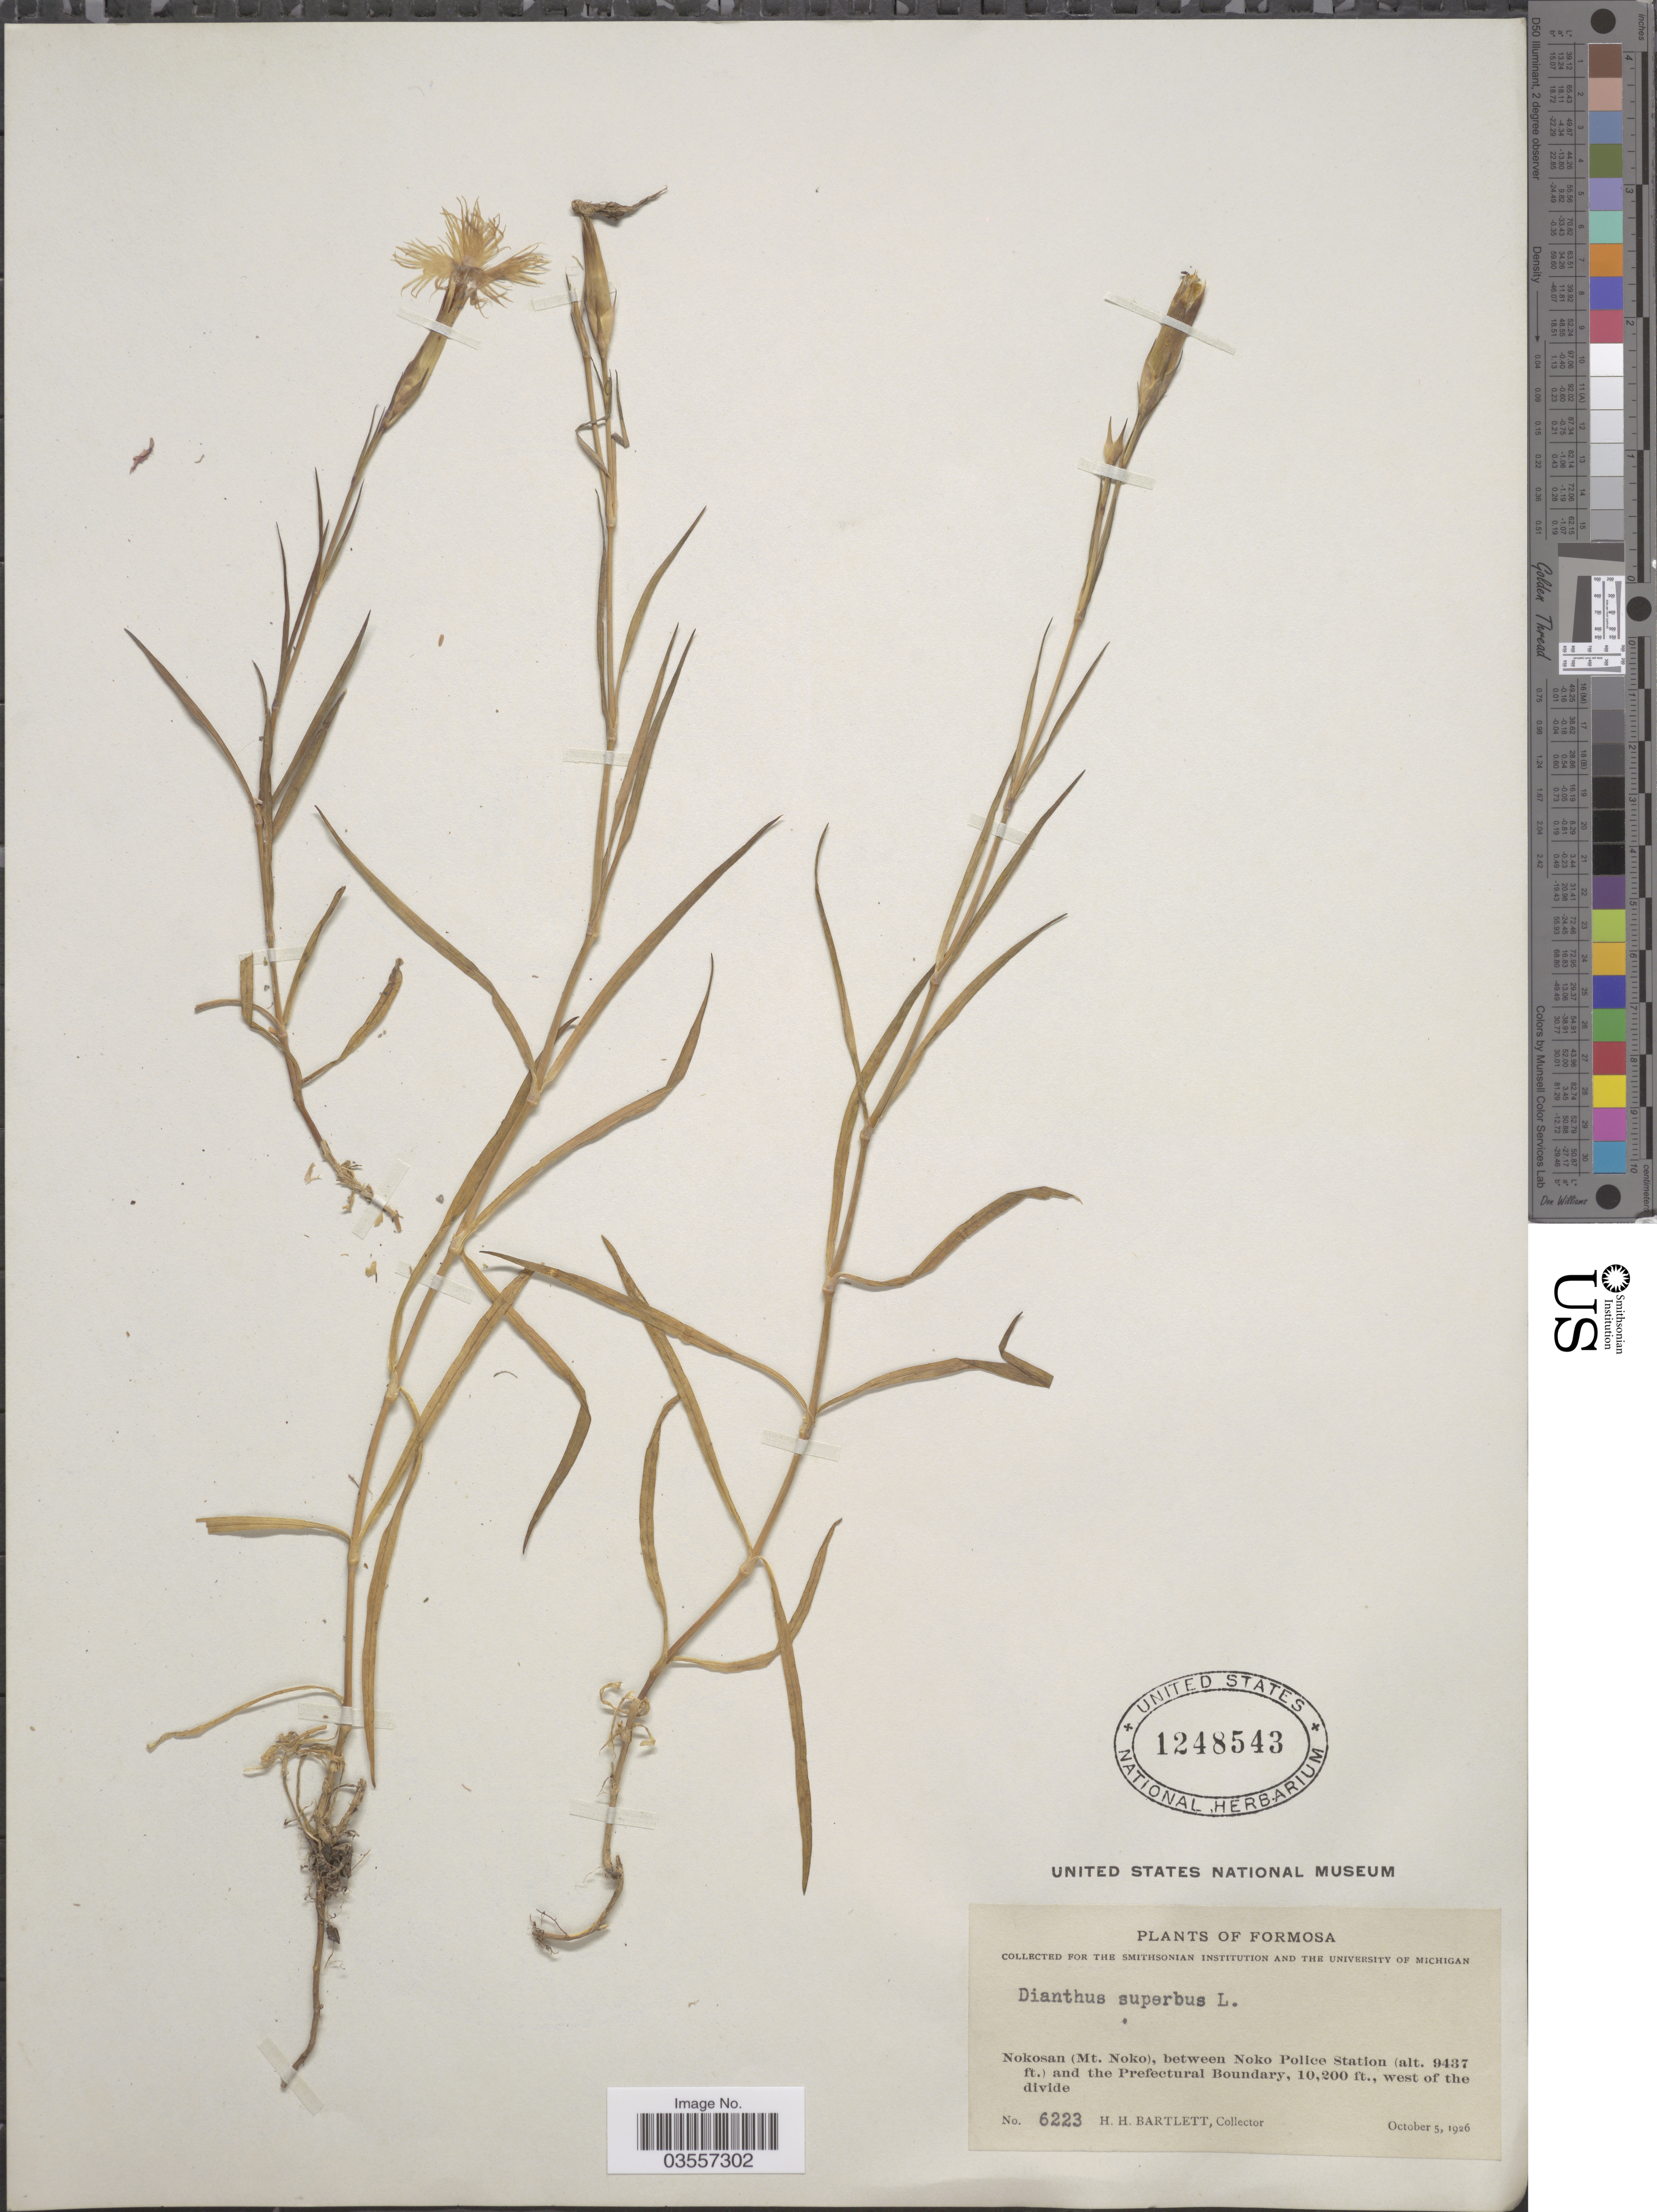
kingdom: Plantae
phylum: Tracheophyta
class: Magnoliopsida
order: Caryophyllales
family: Caryophyllaceae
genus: Dianthus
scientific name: Dianthus superbus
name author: L.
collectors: H. H. Bartlett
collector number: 6223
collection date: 1926-10-05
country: Taiwan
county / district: Hualien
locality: Formosa. Nokosan (Mt. Noko), between Noko Police Station and the Prefectural Boundary, west of the divide.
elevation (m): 2876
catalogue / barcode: US 1248543